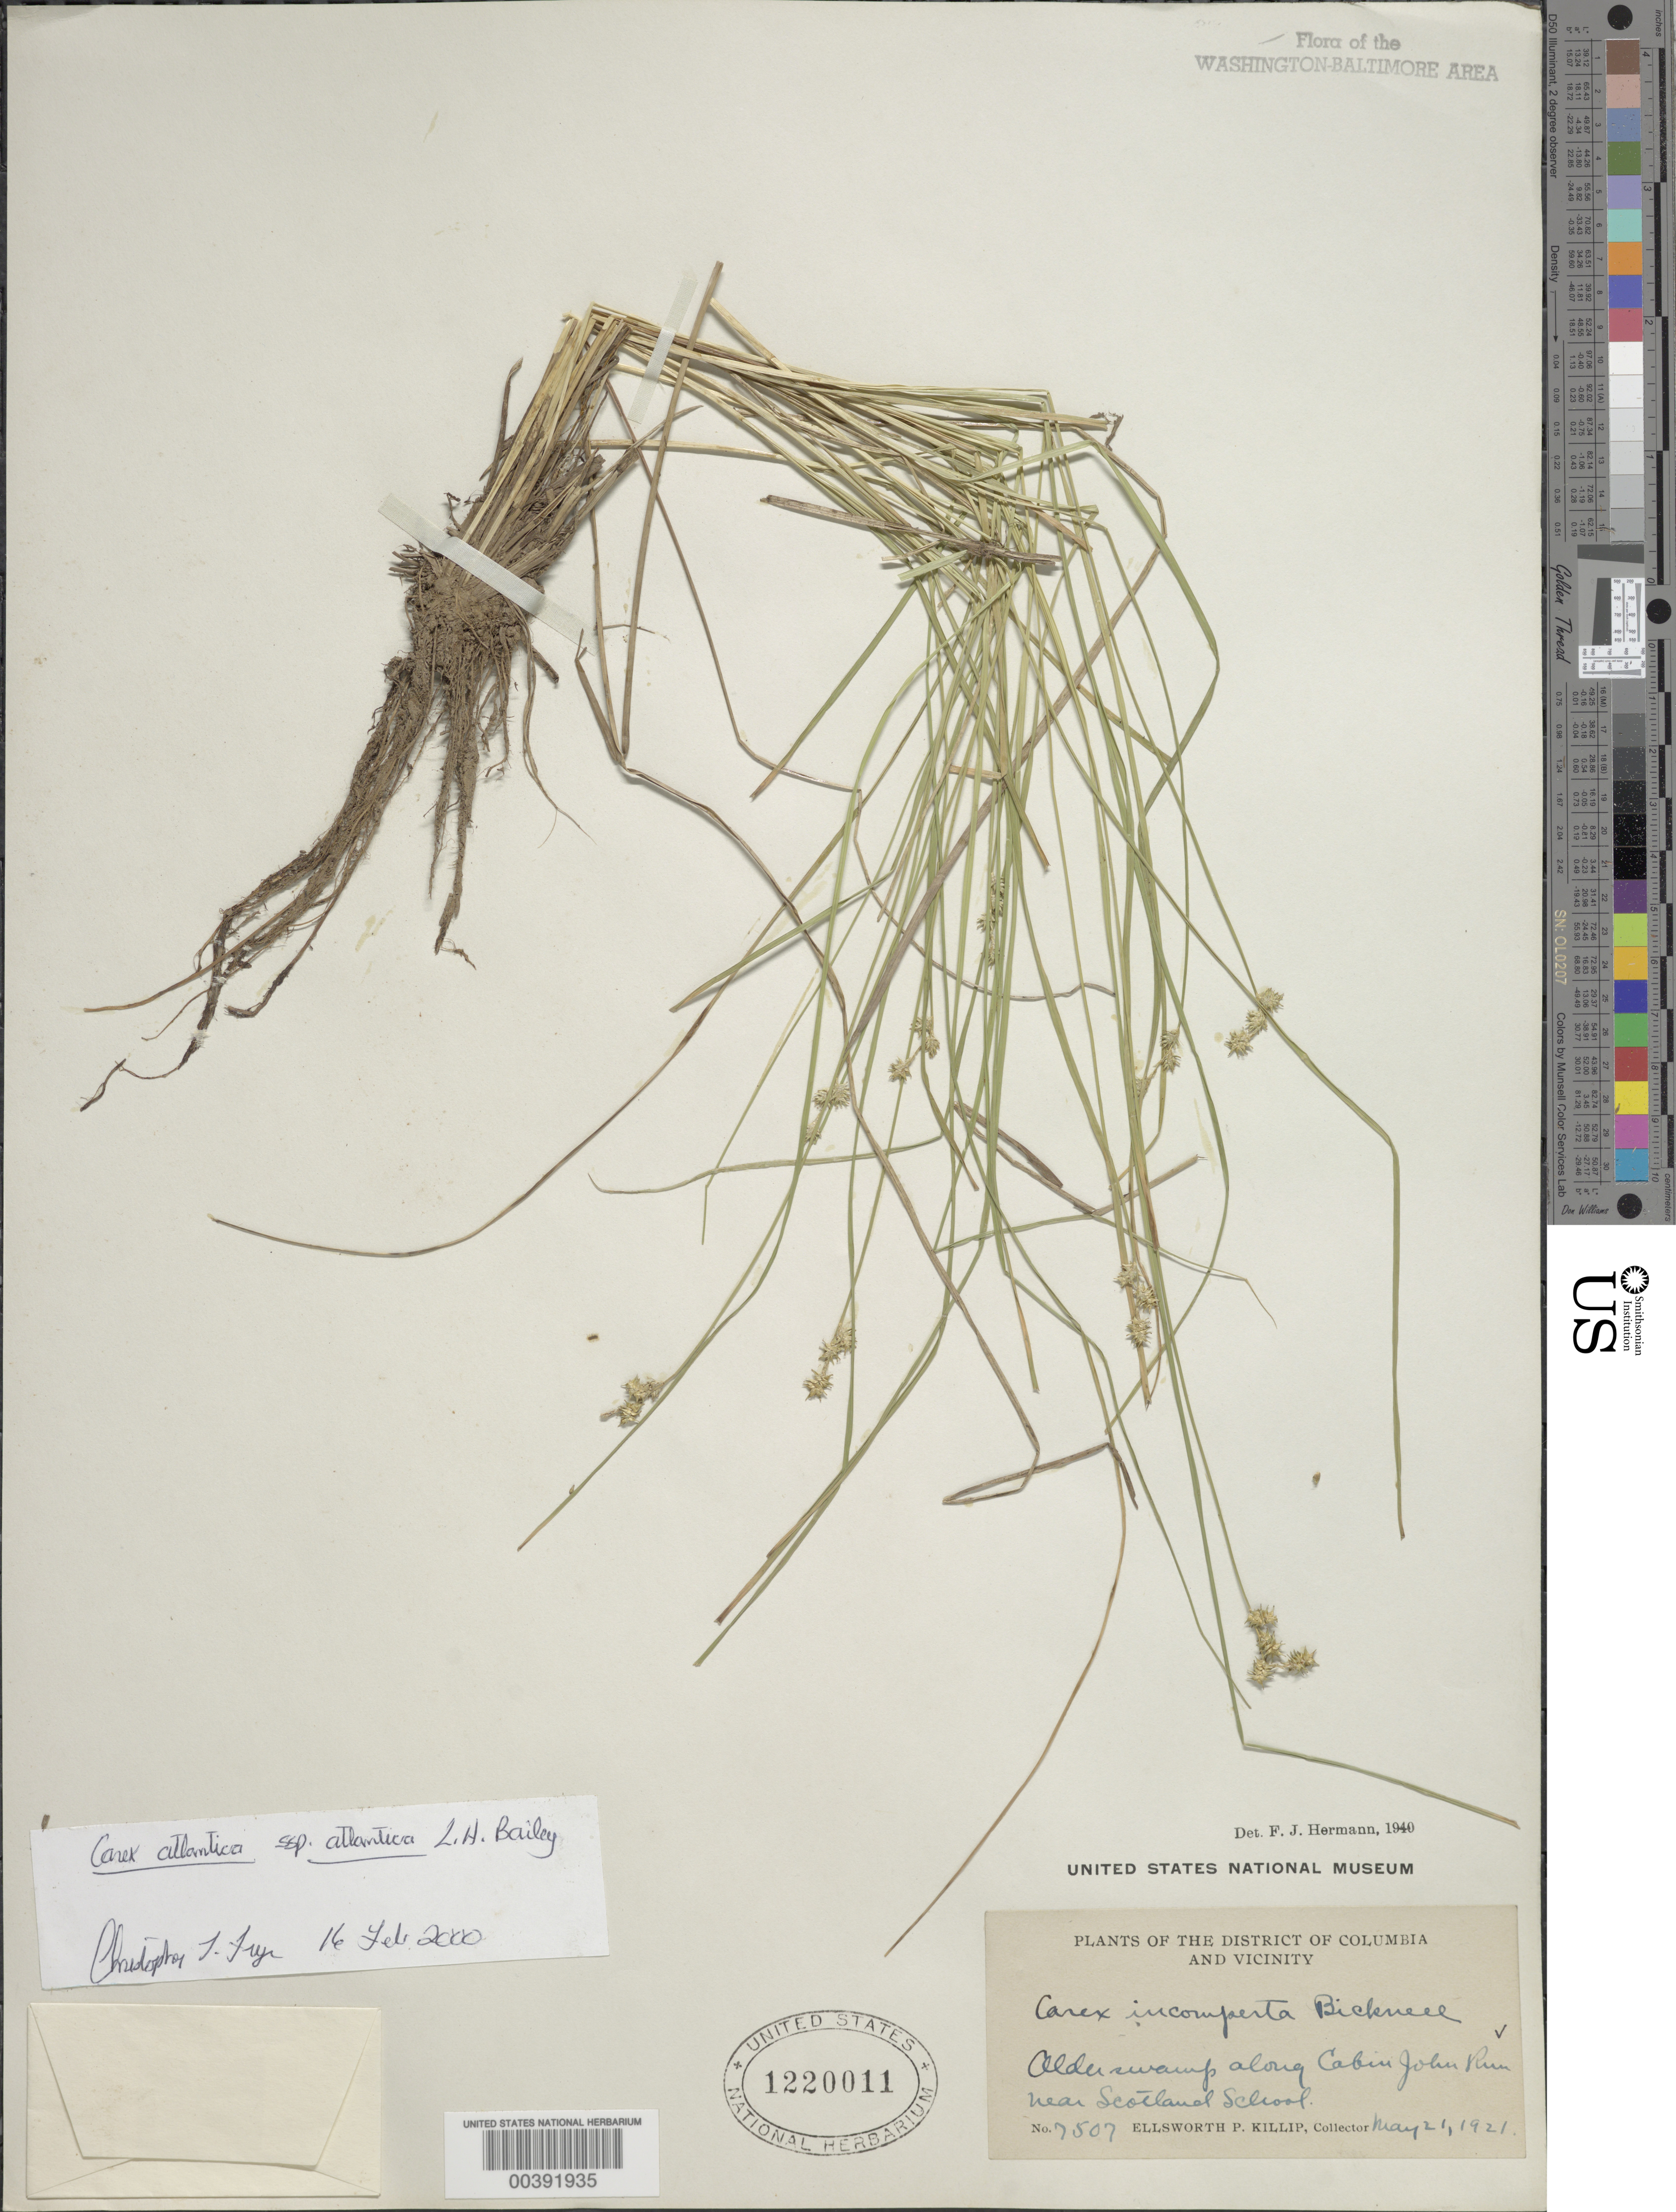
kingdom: Plantae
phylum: Tracheophyta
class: Liliopsida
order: Poales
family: Cyperaceae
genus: Carex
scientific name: Carex atlantica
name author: L.H. Bailey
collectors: E. P. Killip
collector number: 7507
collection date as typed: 21 May 1921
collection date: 1921-05-21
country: United States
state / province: Maryland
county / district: Montgomery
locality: Cabin John Run, near Scotland School C. & O. Canal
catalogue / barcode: US 1220011